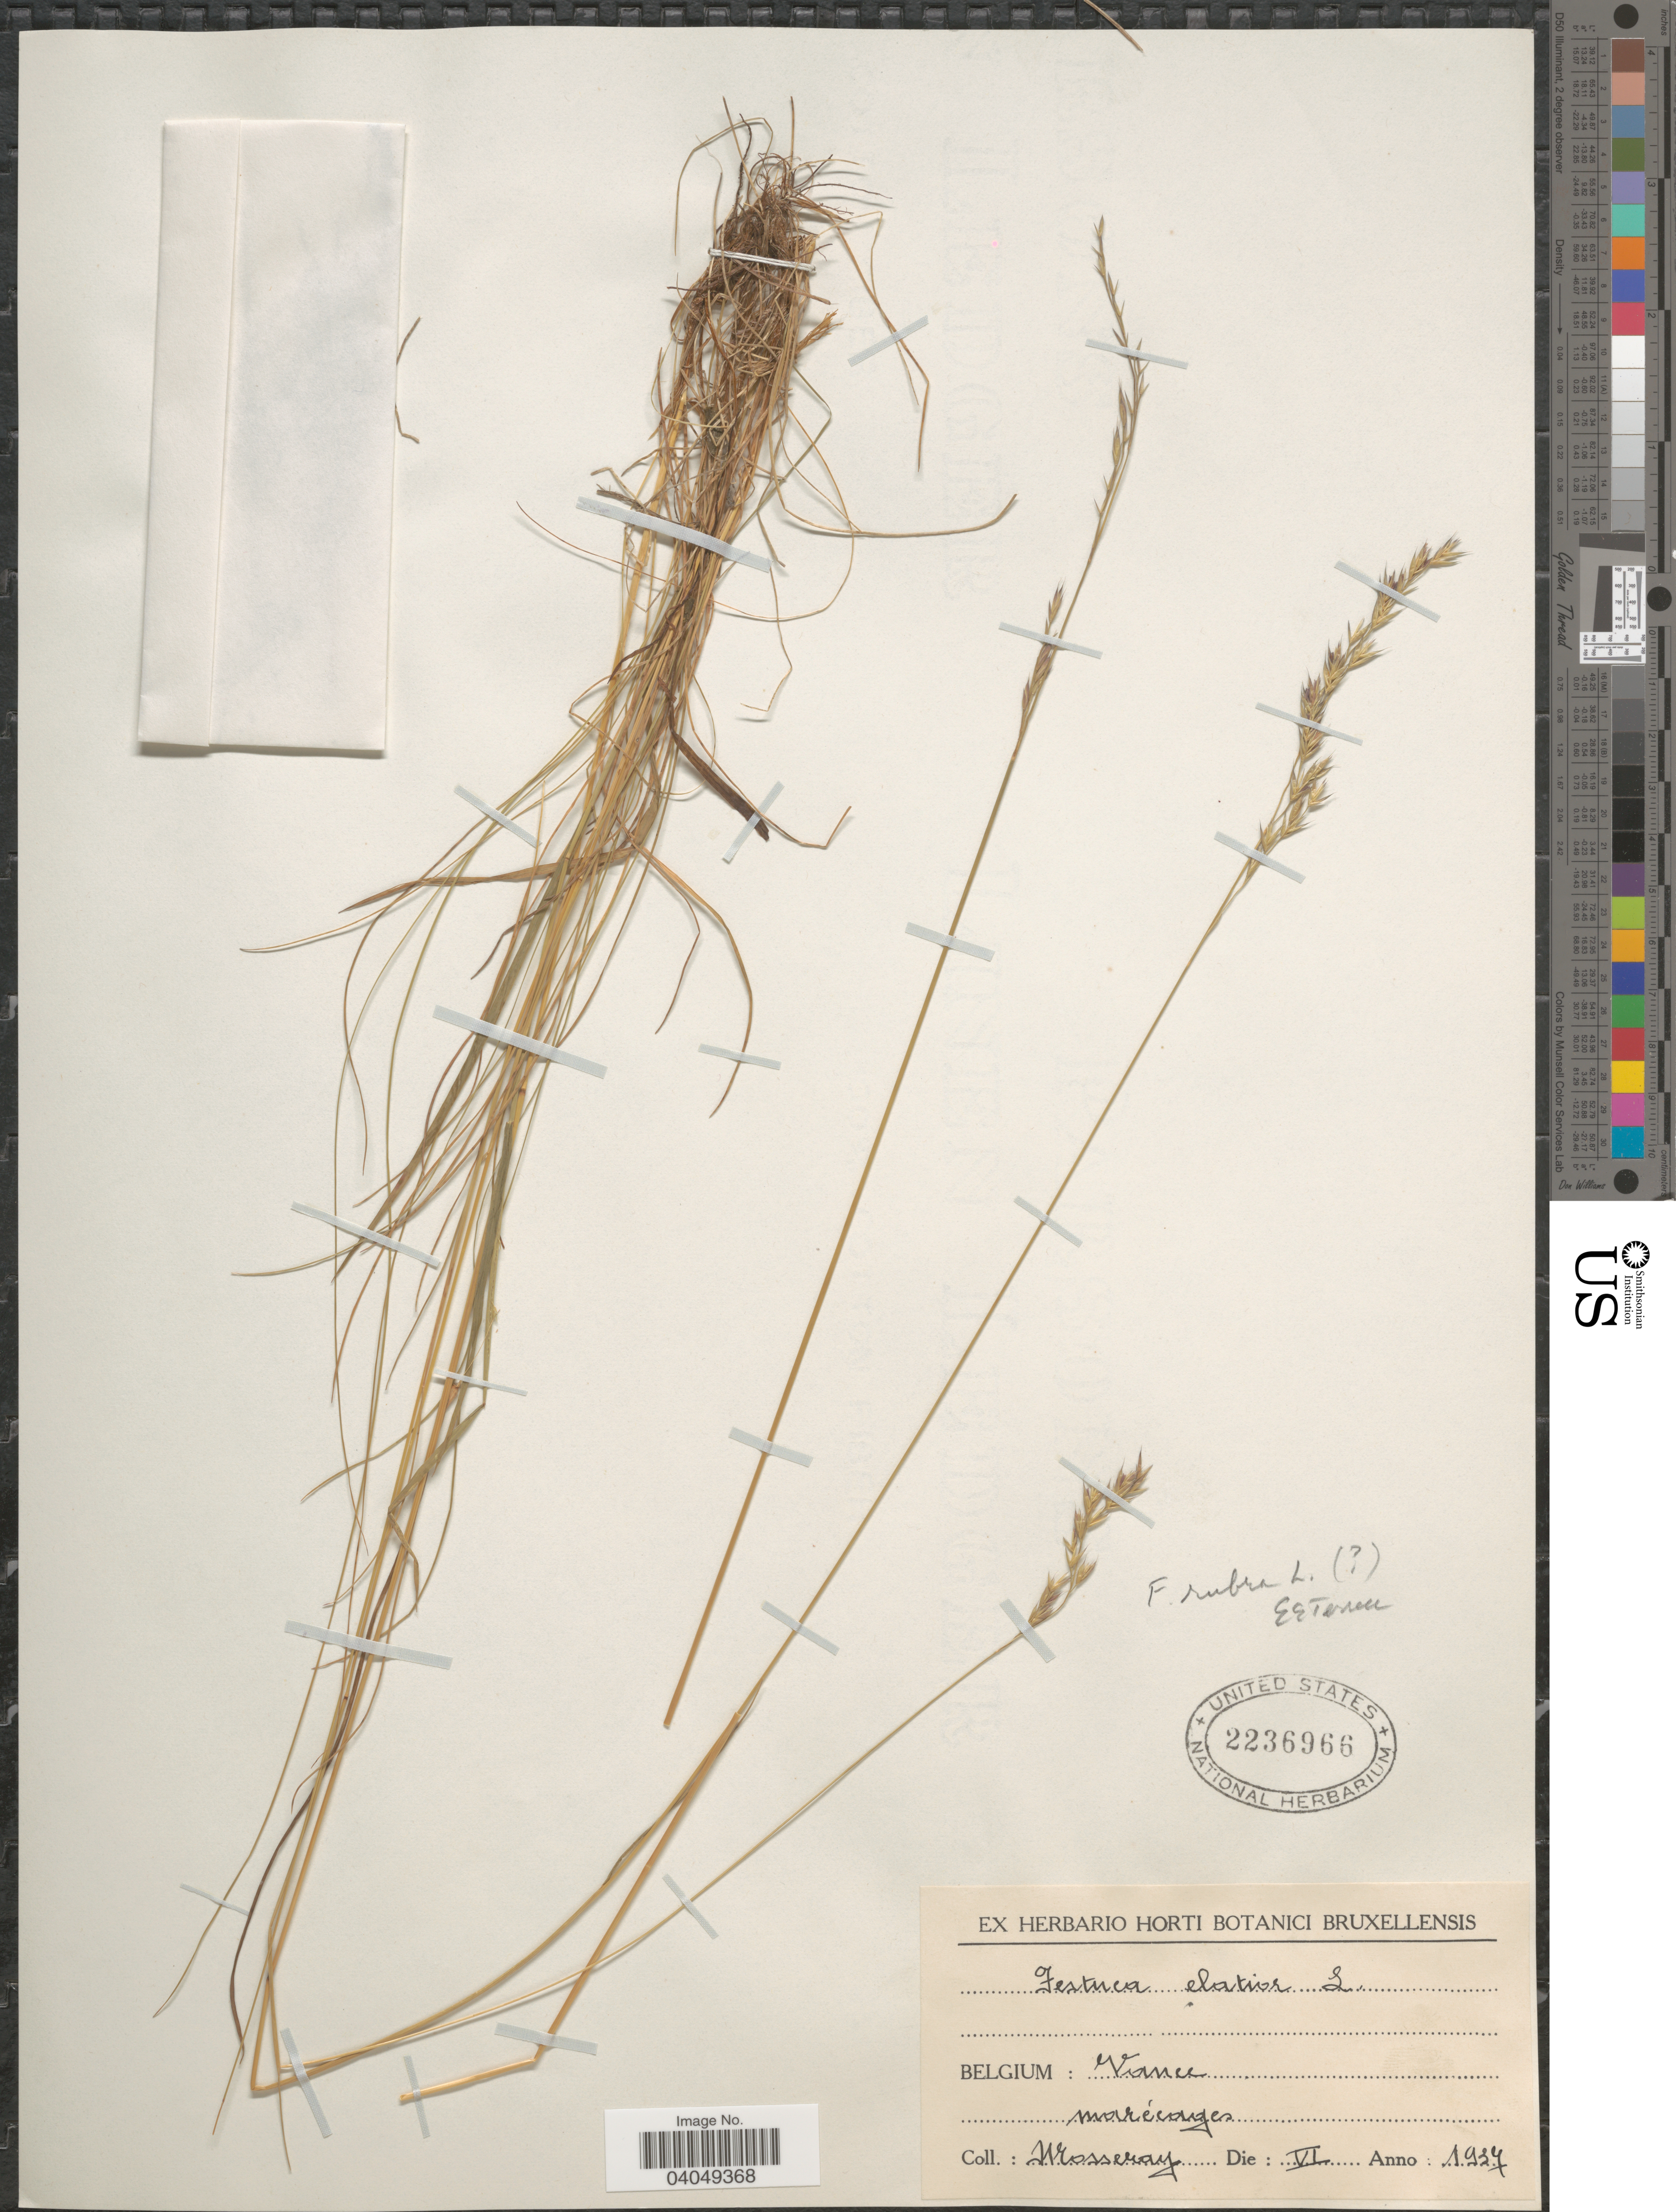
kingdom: Plantae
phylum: Tracheophyta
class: Liliopsida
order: Poales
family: Poaceae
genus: Festuca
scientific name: Festuca heterophylla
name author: Lam.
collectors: Mosseray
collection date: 1937-06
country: Belgium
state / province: Brussels, Capital District of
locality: Vanee marécages.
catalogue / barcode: US 2236966